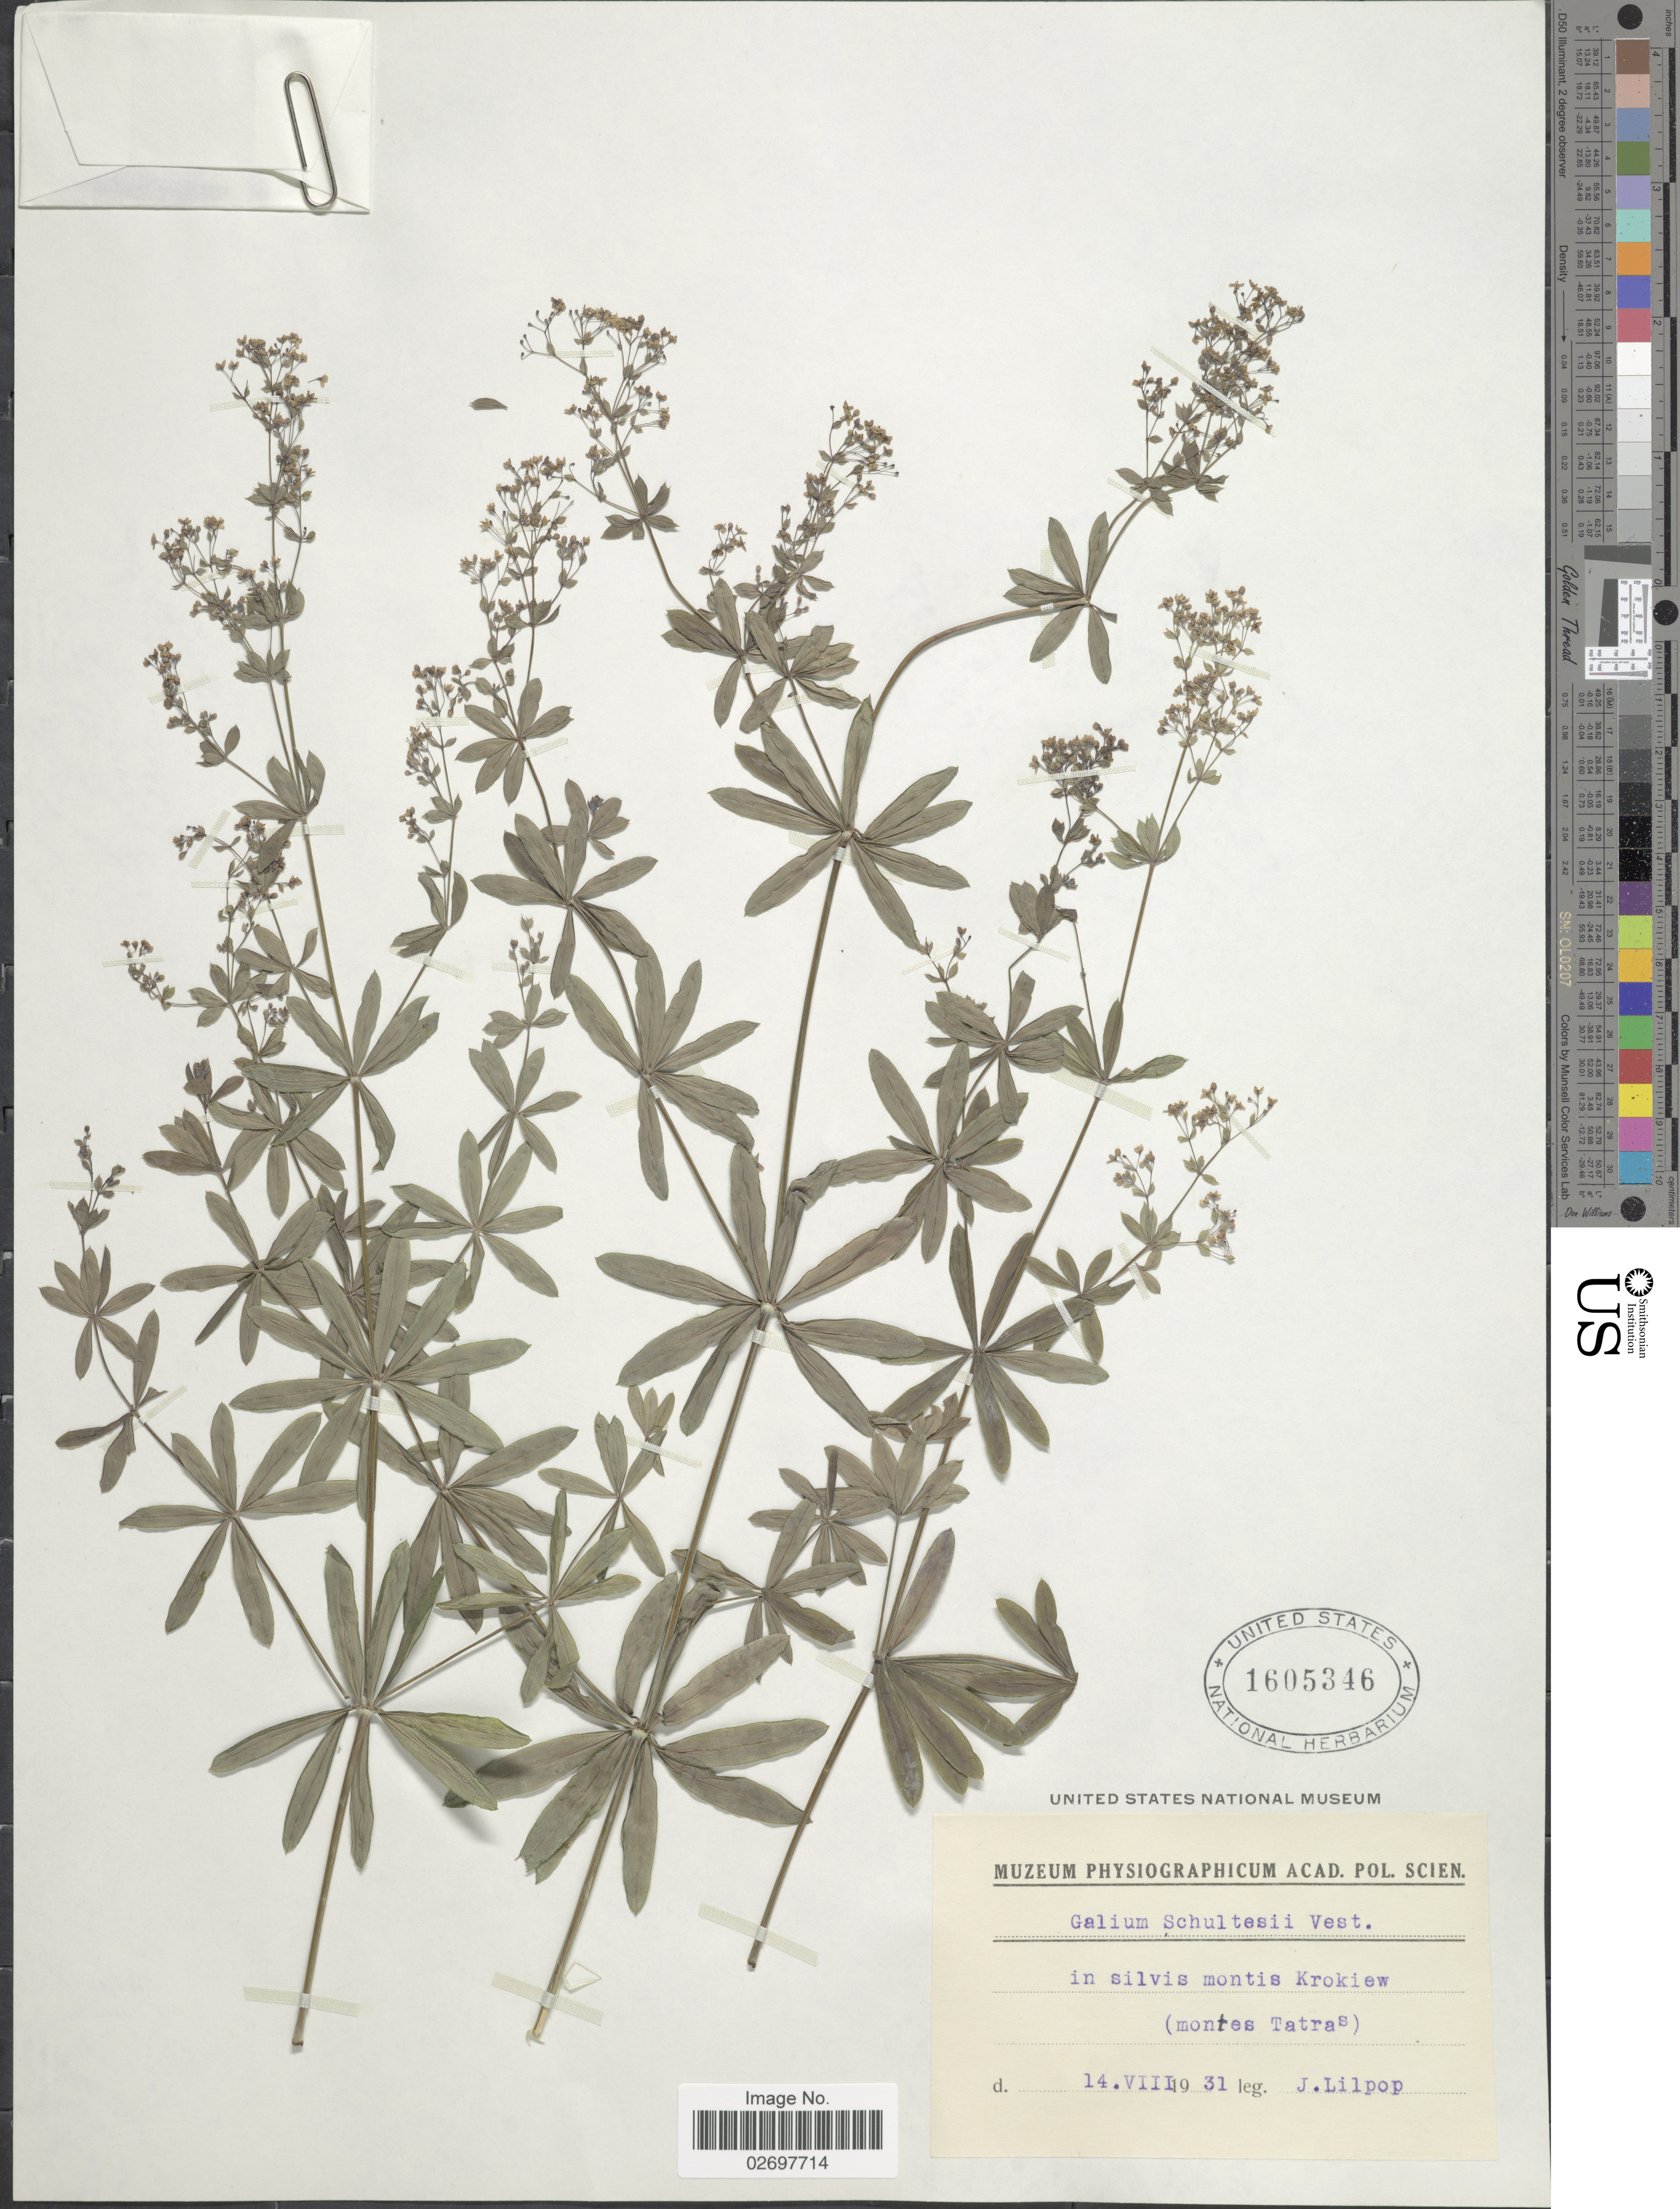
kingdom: Plantae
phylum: Tracheophyta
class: Magnoliopsida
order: Gentianales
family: Rubiaceae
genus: Galium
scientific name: Galium schultesii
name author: Vest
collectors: J. Lilpop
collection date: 1931-08-14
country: Poland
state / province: Malopolskie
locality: In silvis montis Krokiew (montes Tatras)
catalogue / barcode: US 1605346